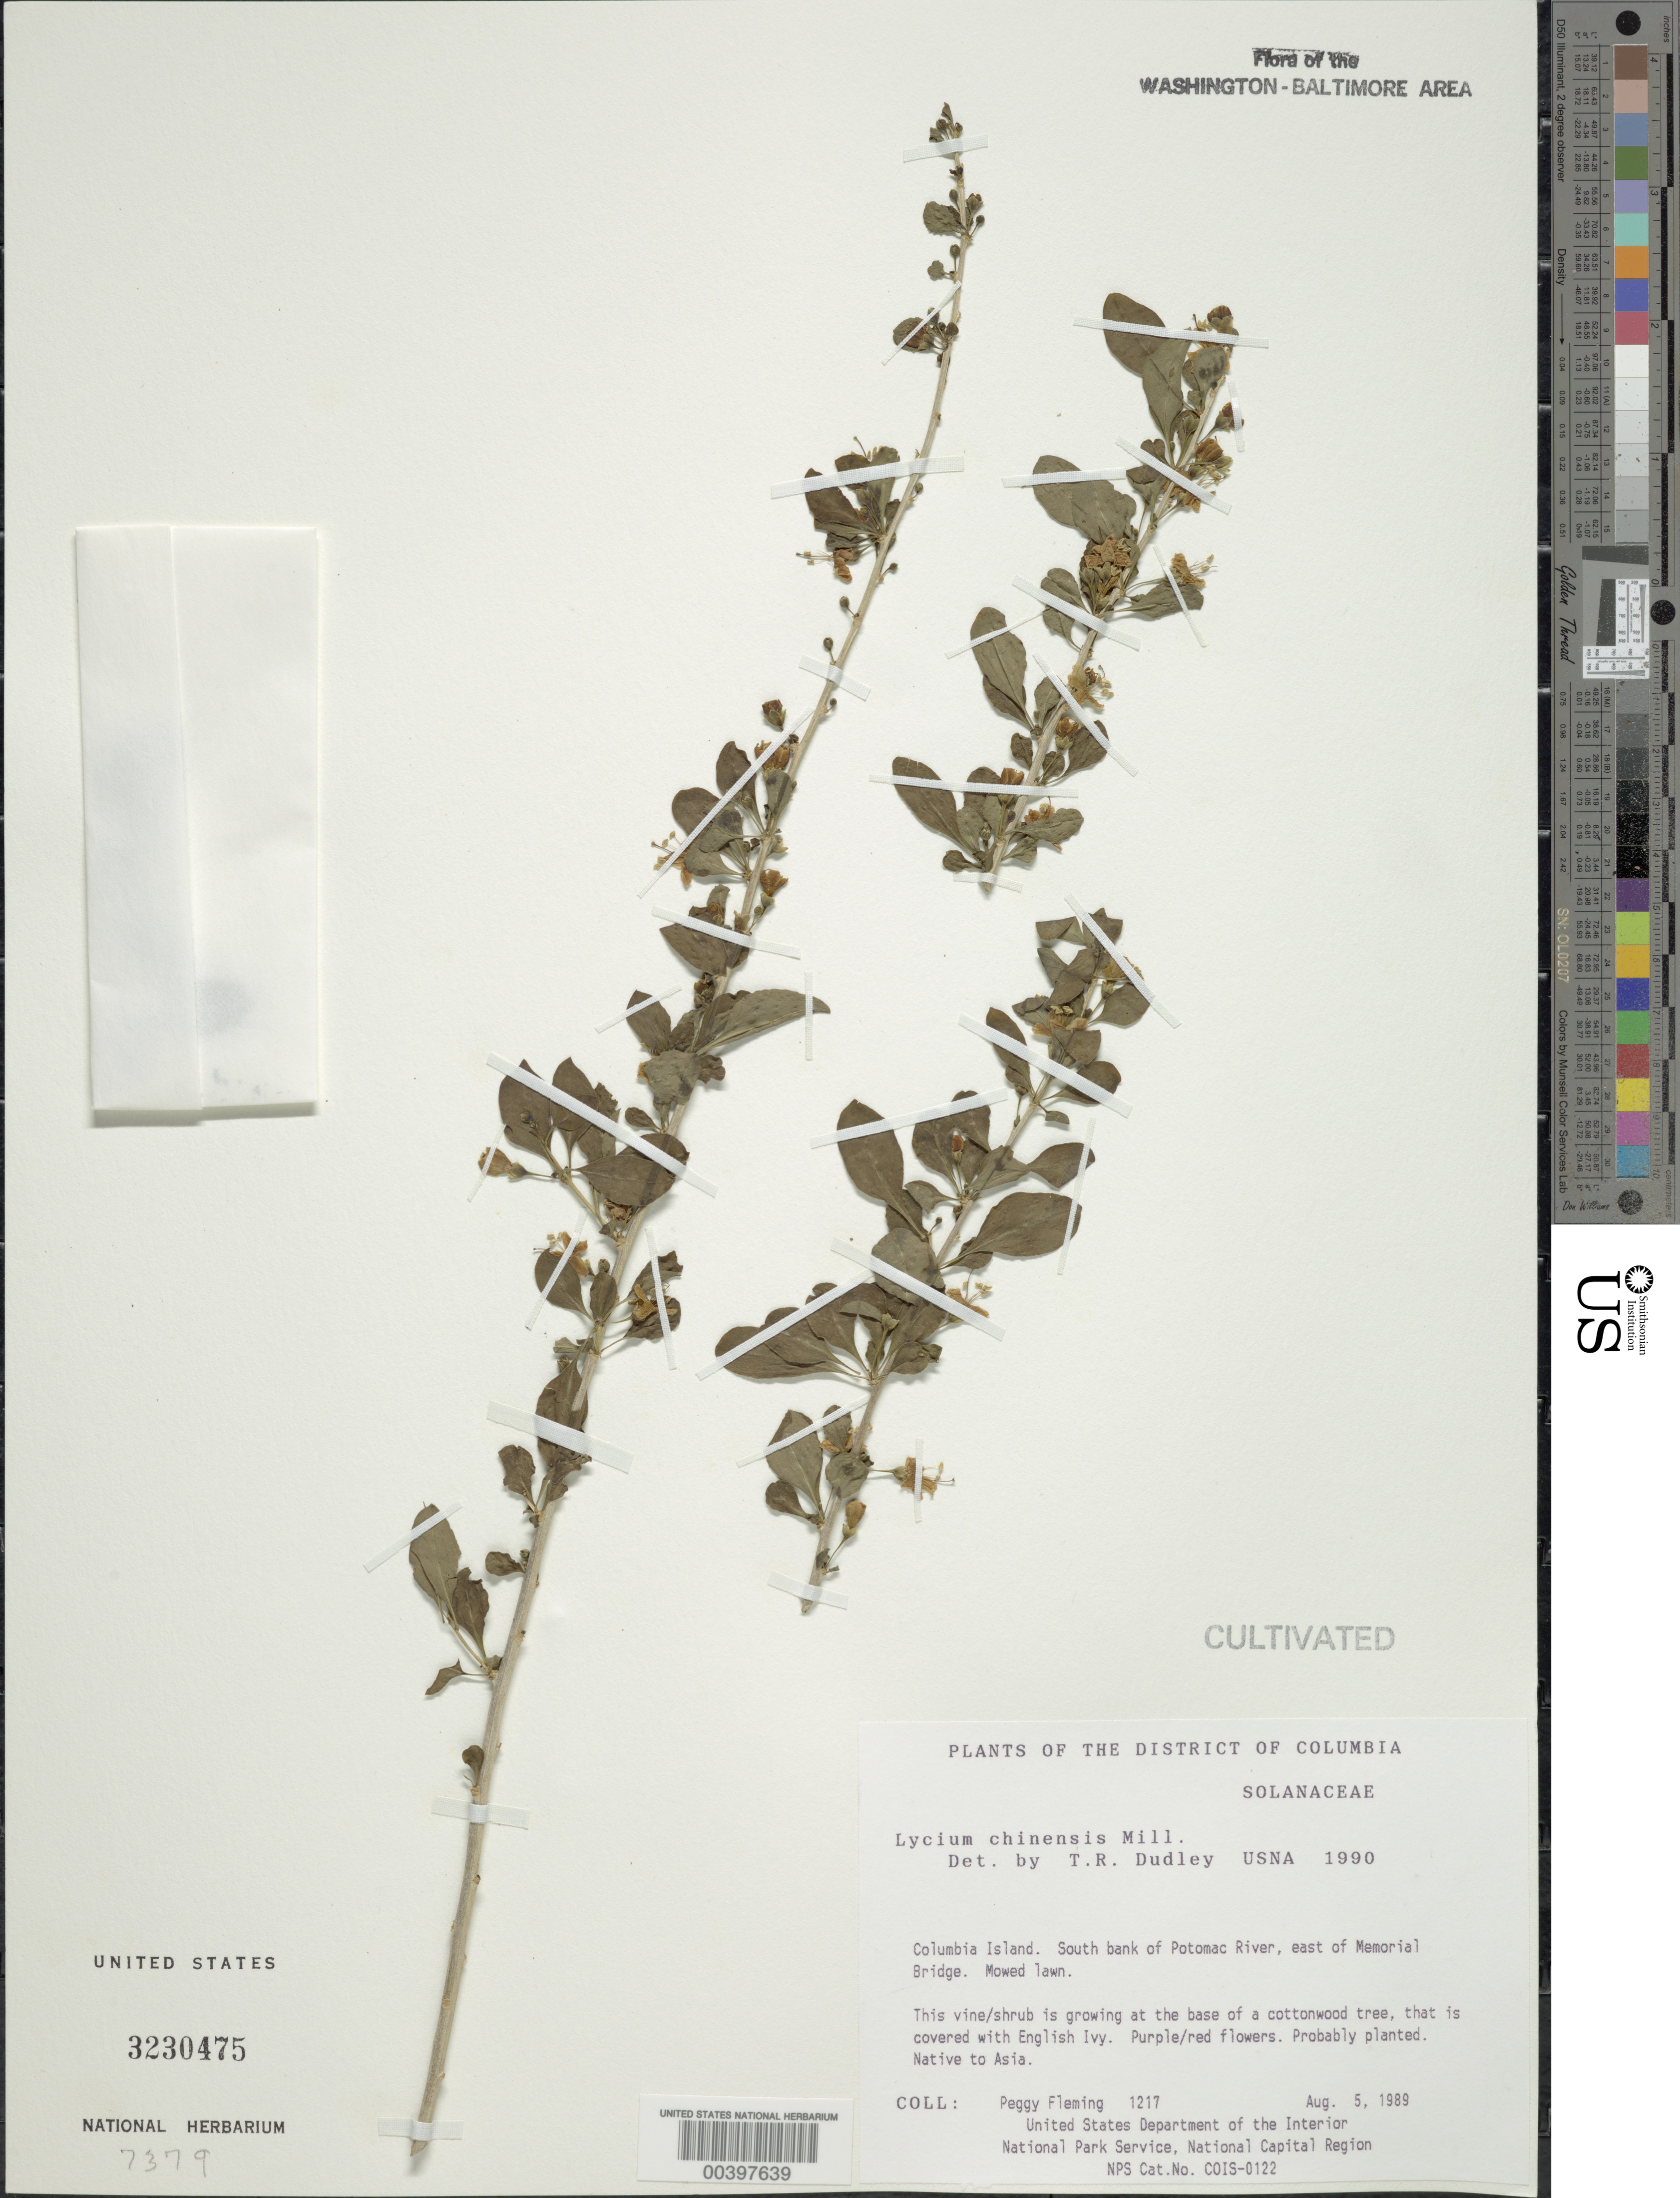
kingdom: Plantae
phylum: Tracheophyta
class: Magnoliopsida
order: Solanales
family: Solanaceae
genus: Lycium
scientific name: Lycium chinense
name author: Mill.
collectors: P. Fleming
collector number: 1217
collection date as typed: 05 Aug 1989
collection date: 1989-08-05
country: United States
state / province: District of Columbia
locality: Columbia Island, S bank of Potomac River, E of Memorial Bridge Columbia Island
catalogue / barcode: US 3230475